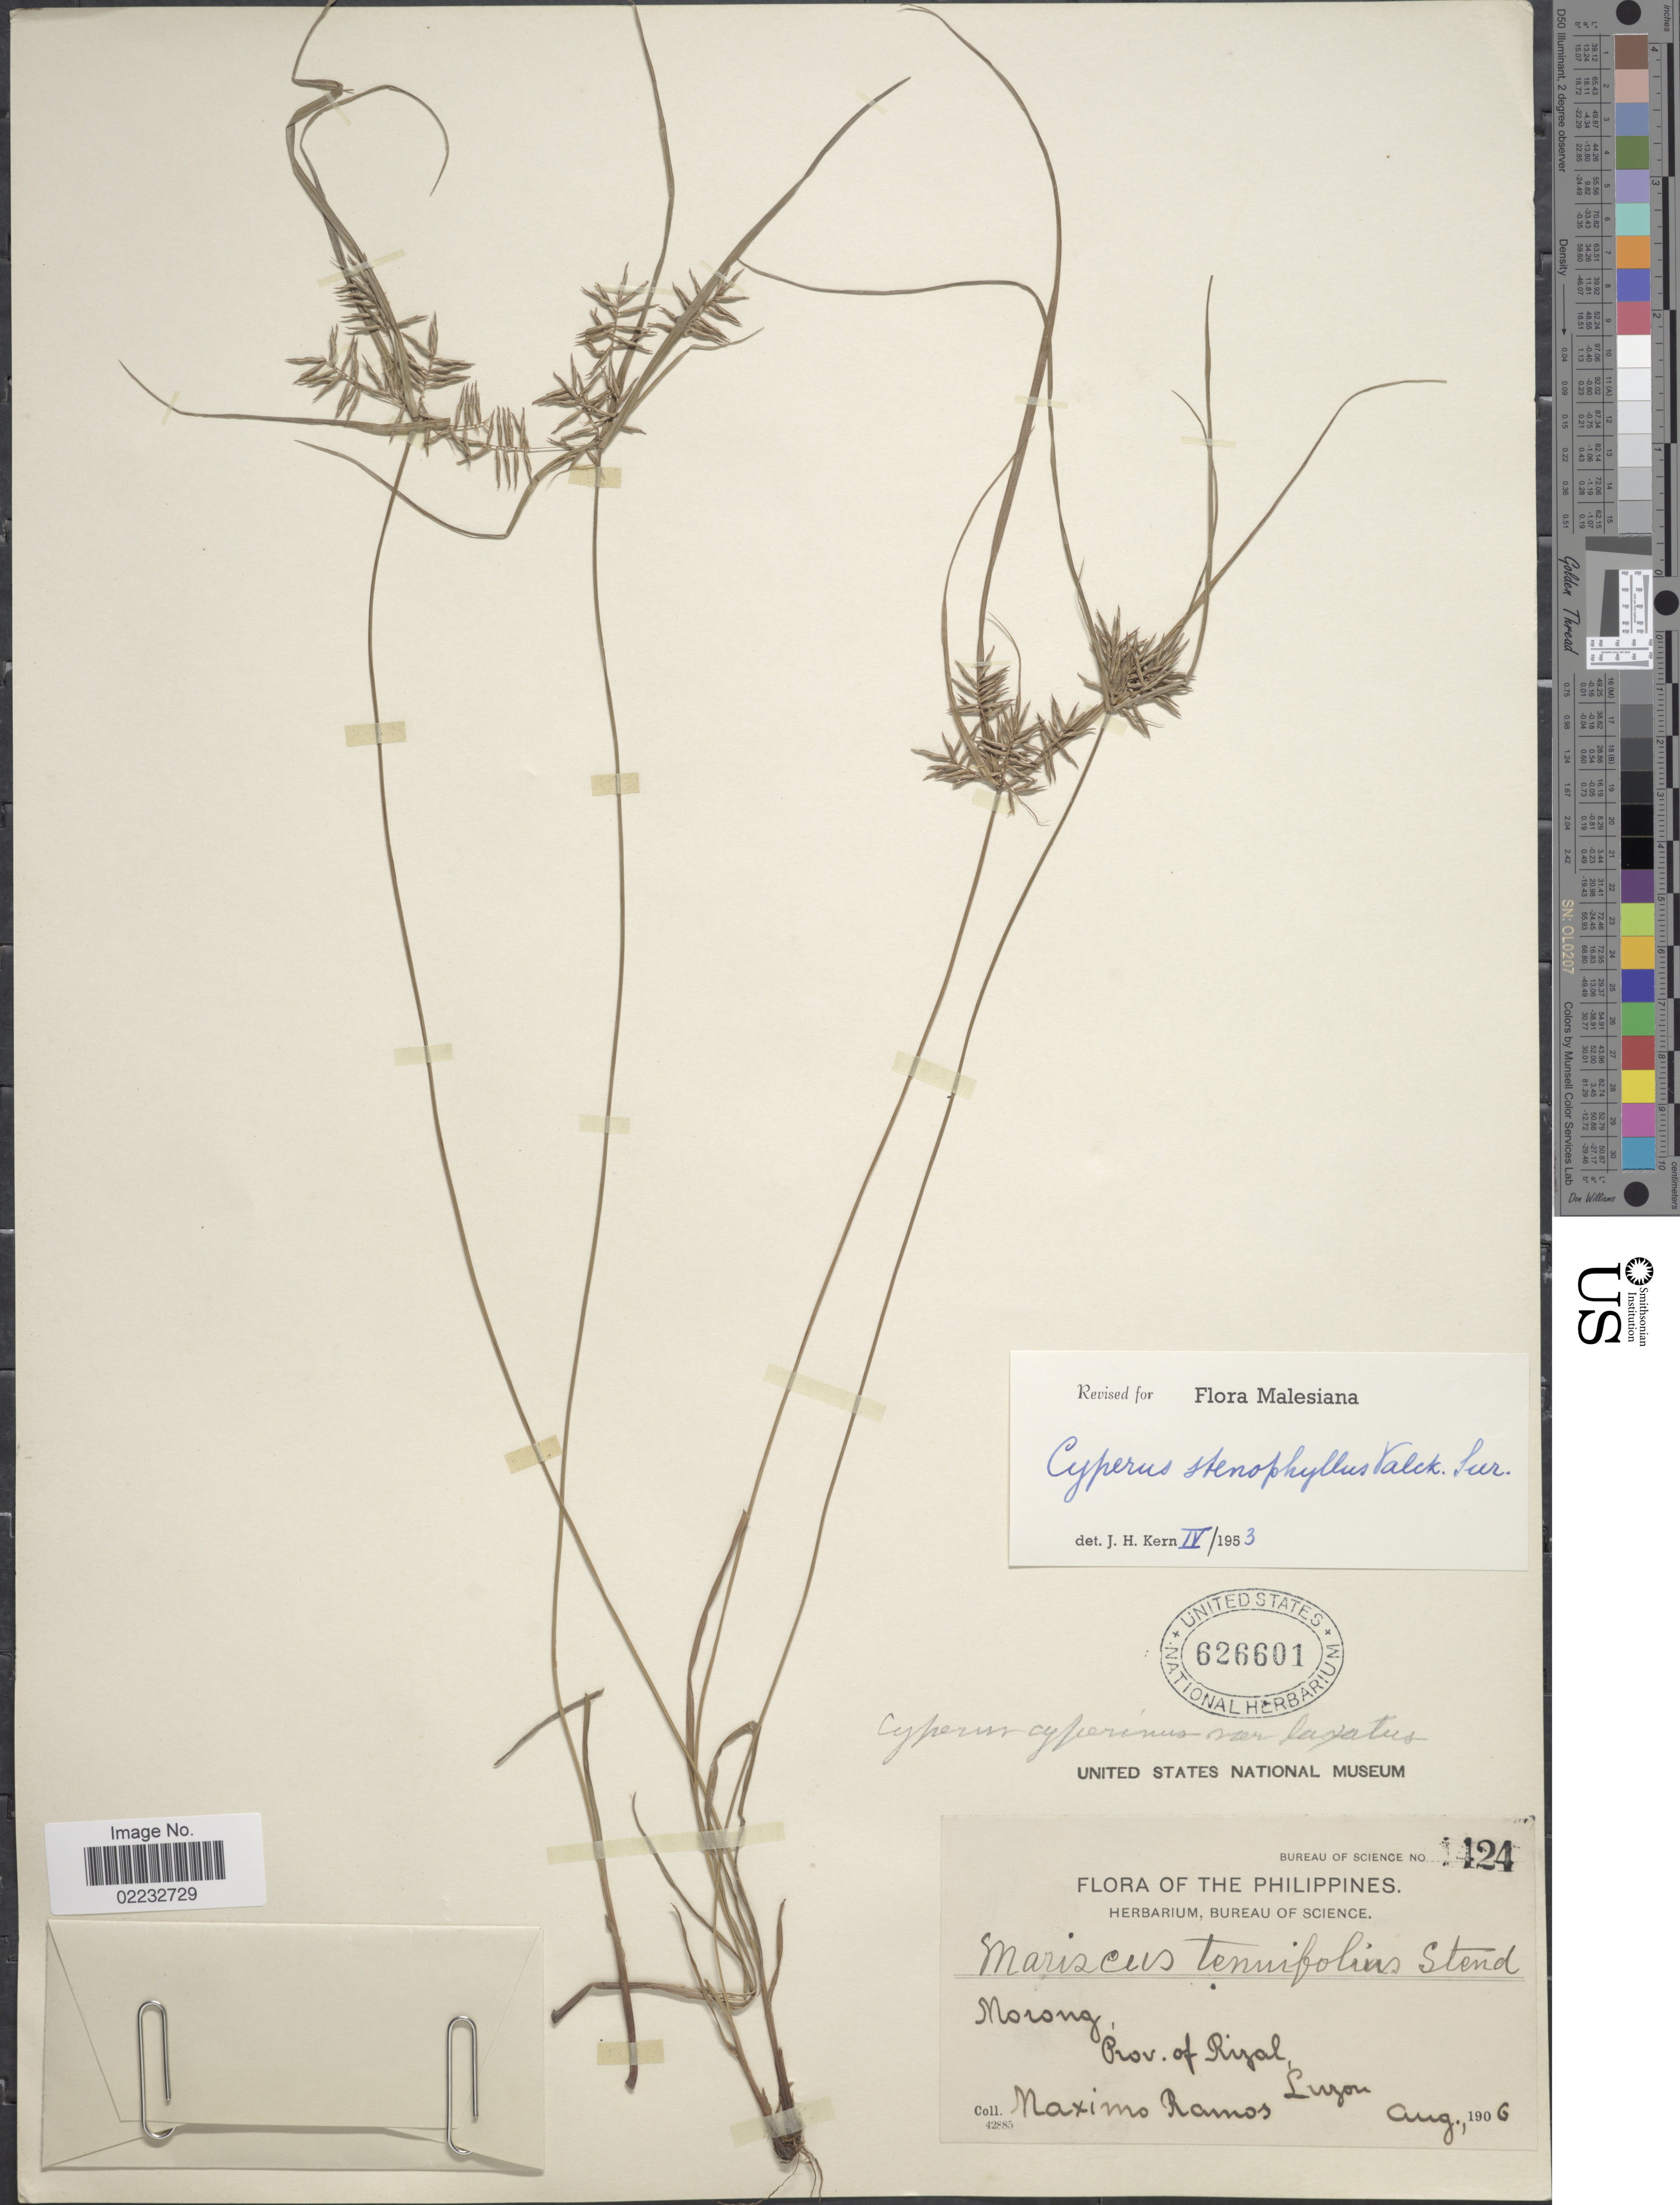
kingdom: Plantae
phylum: Tracheophyta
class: Liliopsida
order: Poales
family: Cyperaceae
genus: Cyperus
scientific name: Cyperus stenophyllus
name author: Valck. Sur.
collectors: M. Ramos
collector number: Bureau of Science 1424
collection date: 1906-08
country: Philippines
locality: Morong, Prov. of Rizal, Luzon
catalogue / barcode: US 626601